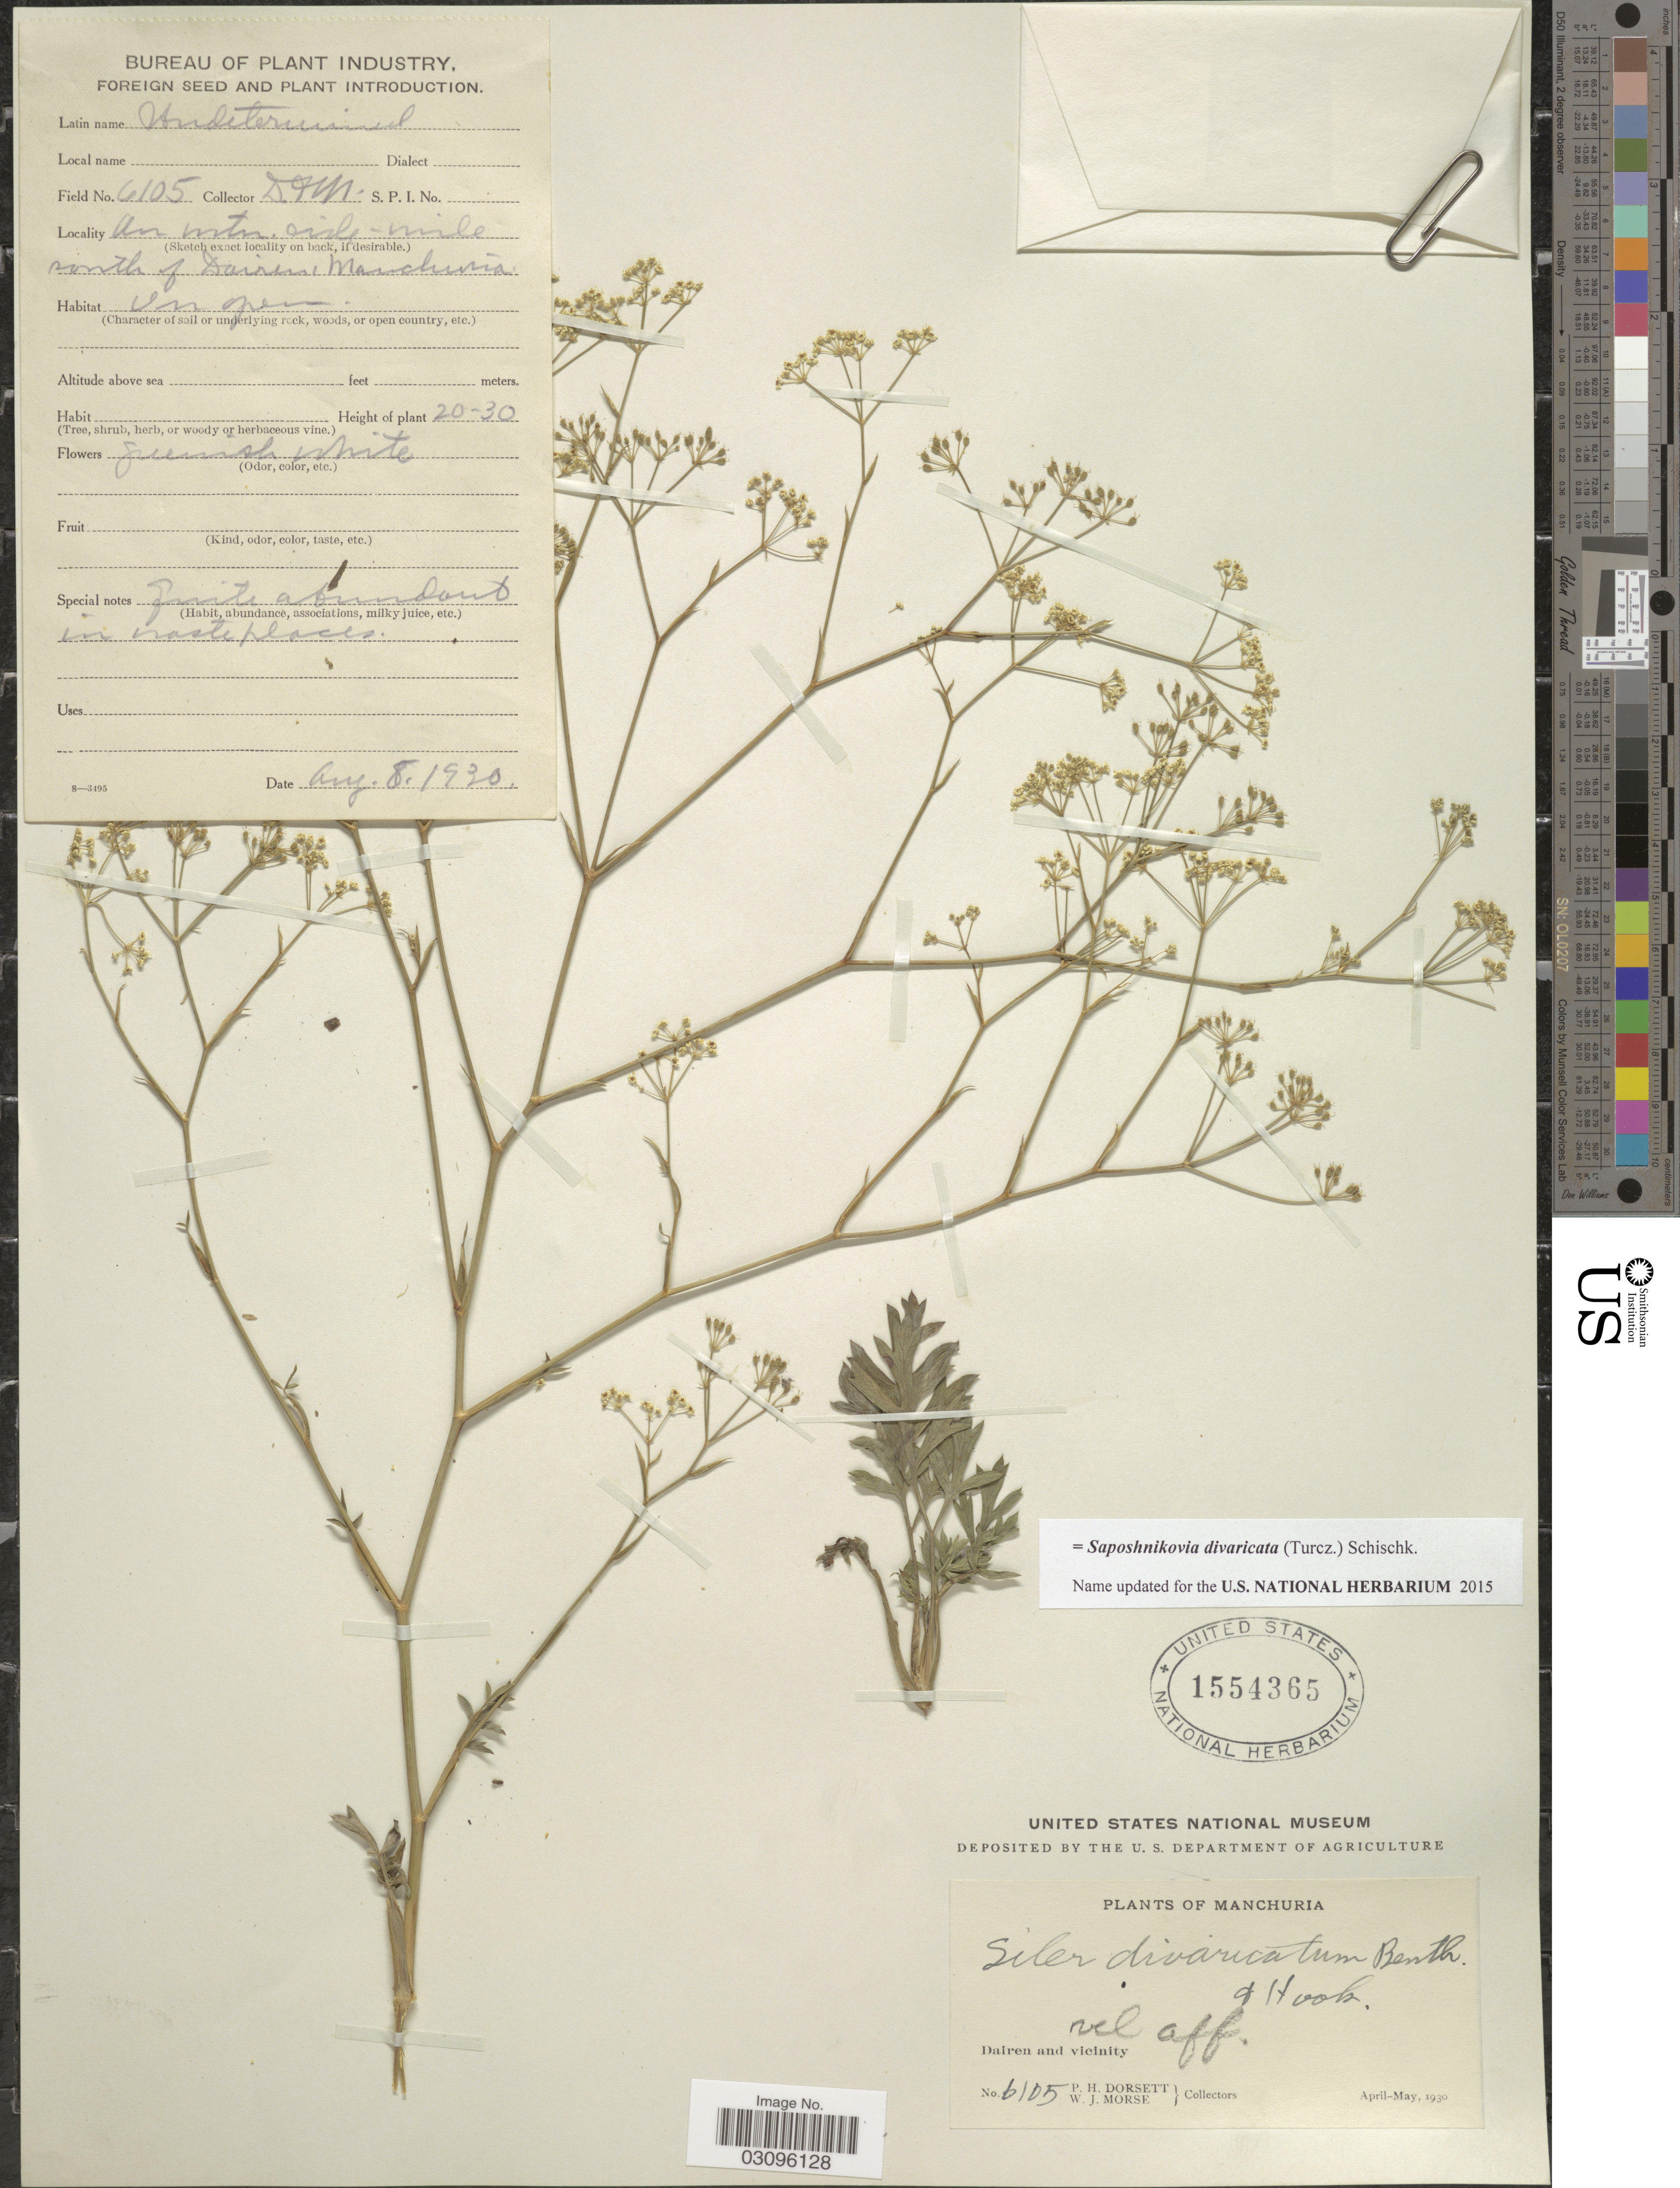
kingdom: Plantae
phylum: Tracheophyta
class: Magnoliopsida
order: Apiales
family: Apiaceae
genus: Saposhnikovia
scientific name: Saposhnikovia divaricata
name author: (Turcz.) Schischk.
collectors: P. H. Dorsett & W. J. Morse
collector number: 6105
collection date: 1930-08-08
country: China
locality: Manchuria. Darien and vicinity. On mtn. side - mile south of Darien, Manchuria.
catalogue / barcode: US 1554365